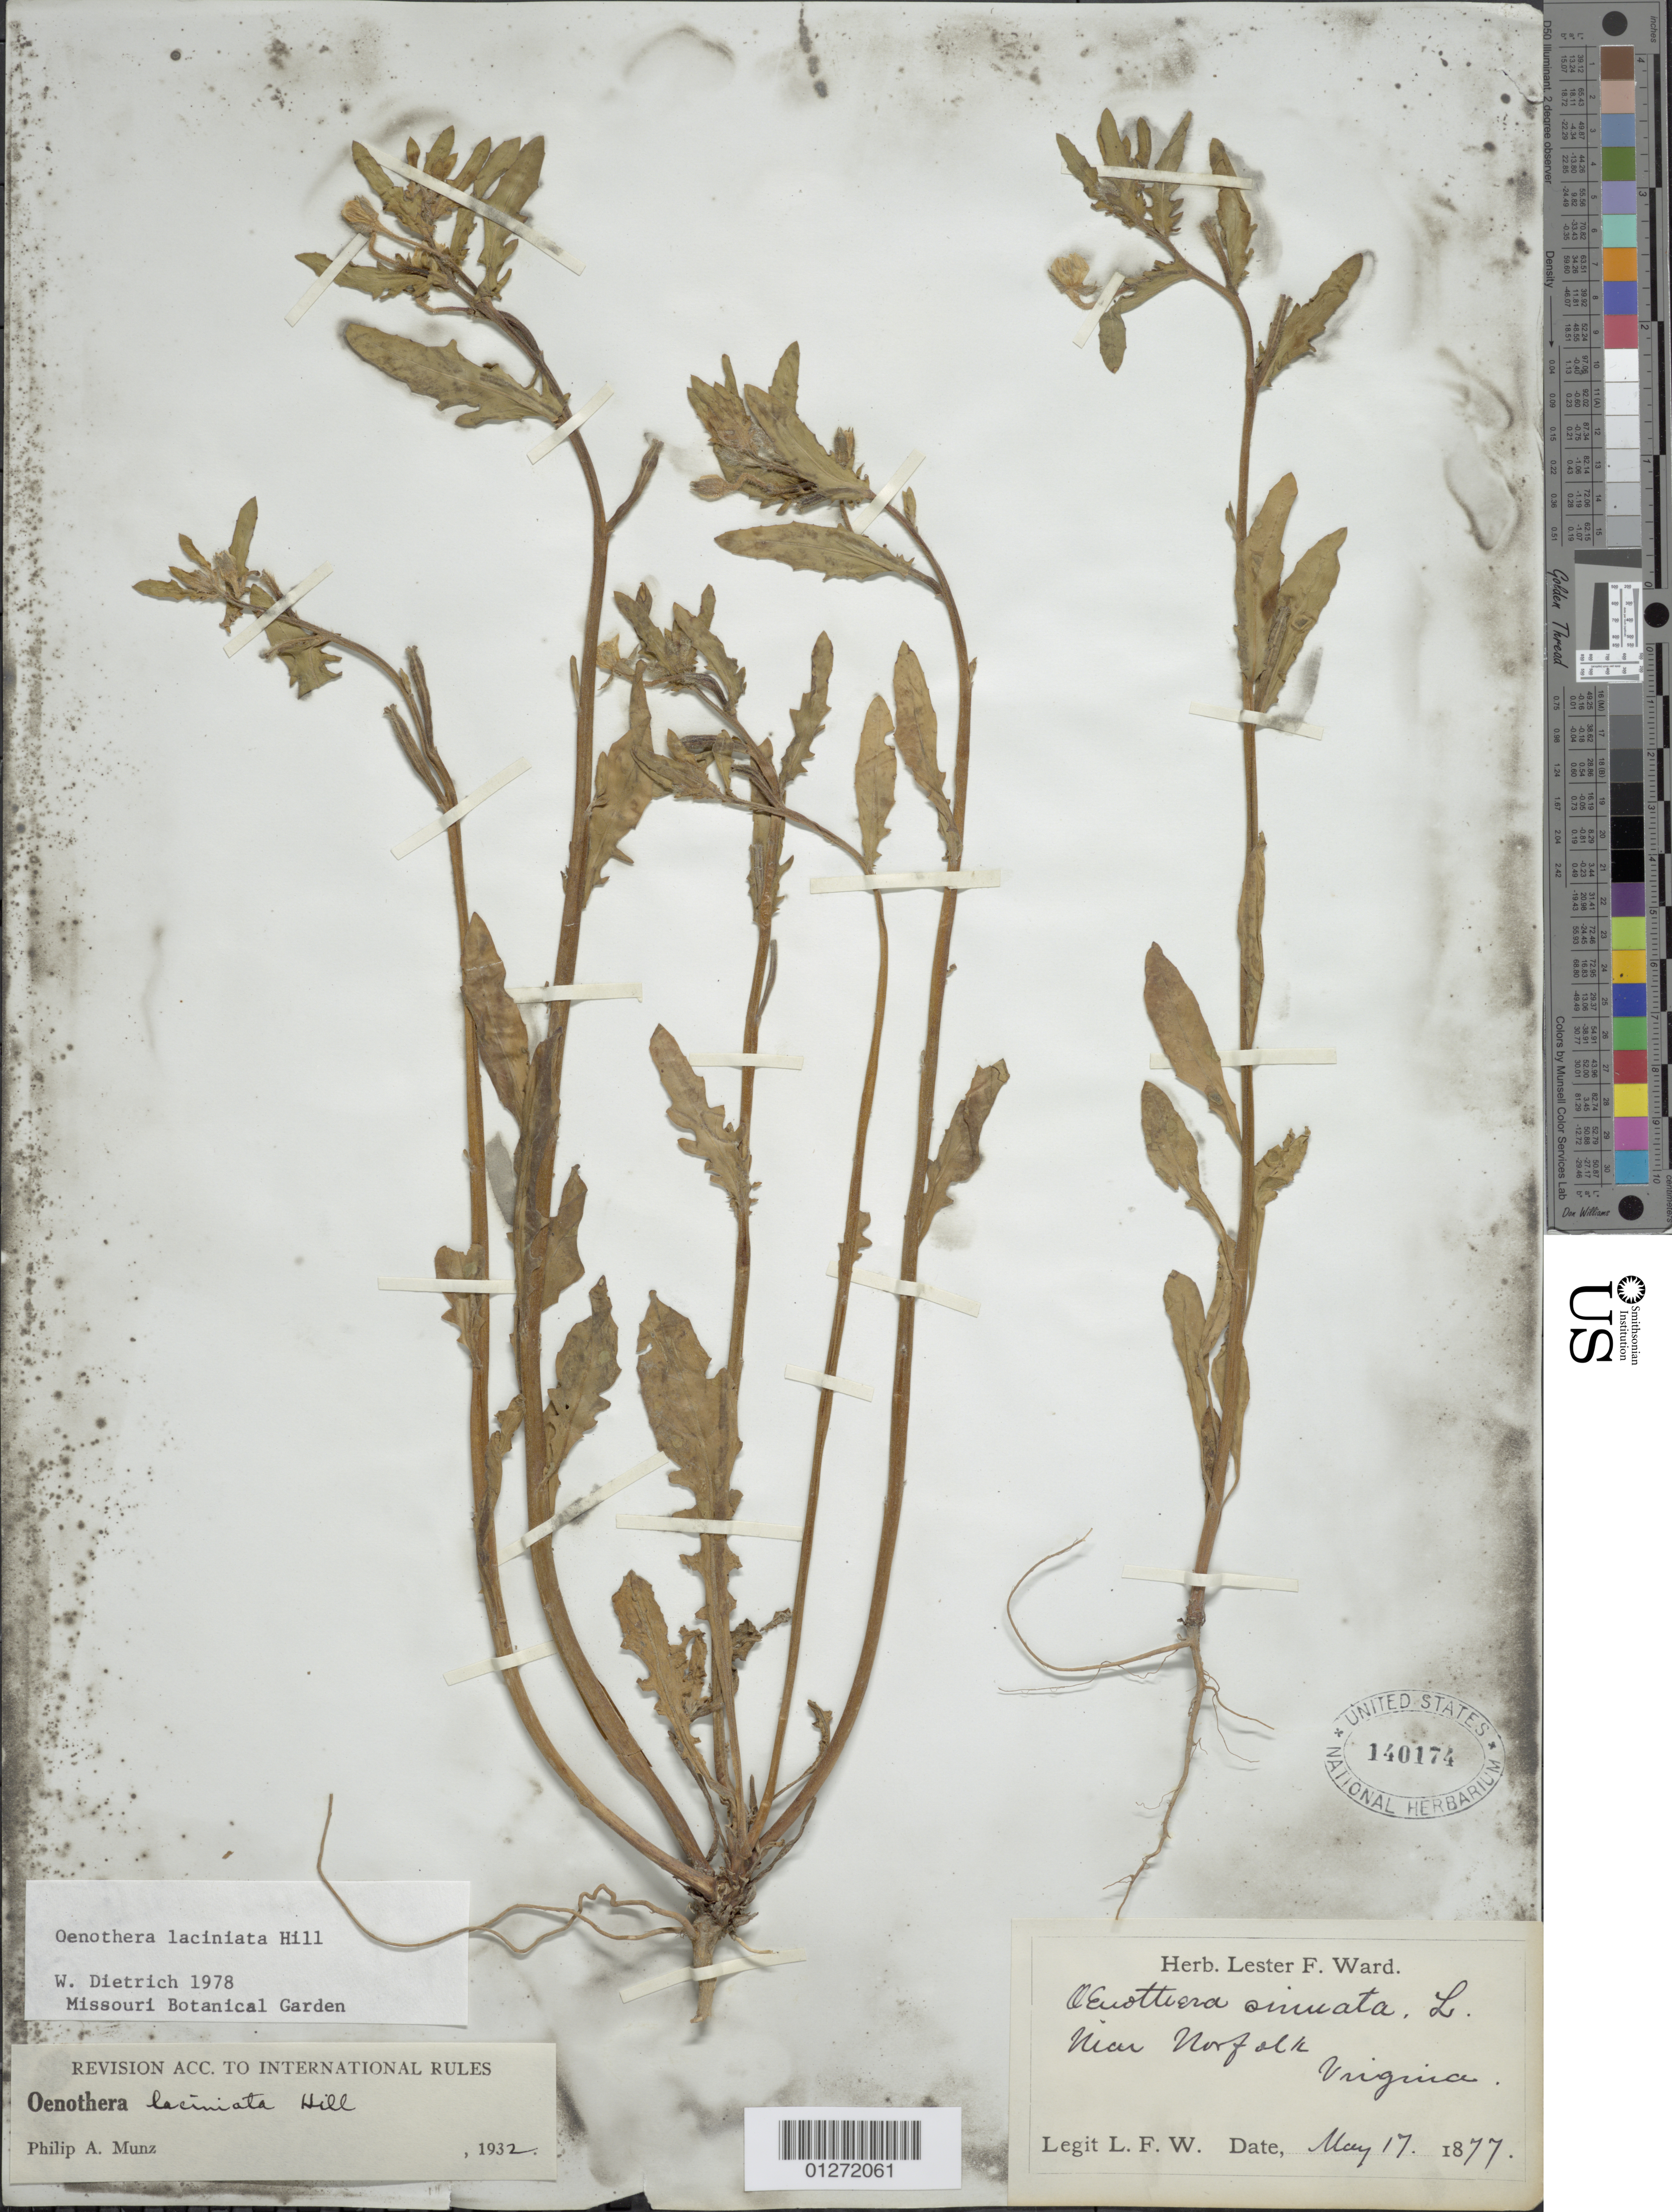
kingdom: Plantae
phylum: Tracheophyta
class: Magnoliopsida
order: Myrtales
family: Onagraceae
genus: Oenothera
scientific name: Oenothera laciniata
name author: Hill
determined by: Dietrich, W.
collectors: L. F. Ward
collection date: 1877-05-17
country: United States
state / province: Virginia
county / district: City of Norfolk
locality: Norfolk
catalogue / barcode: US 140174